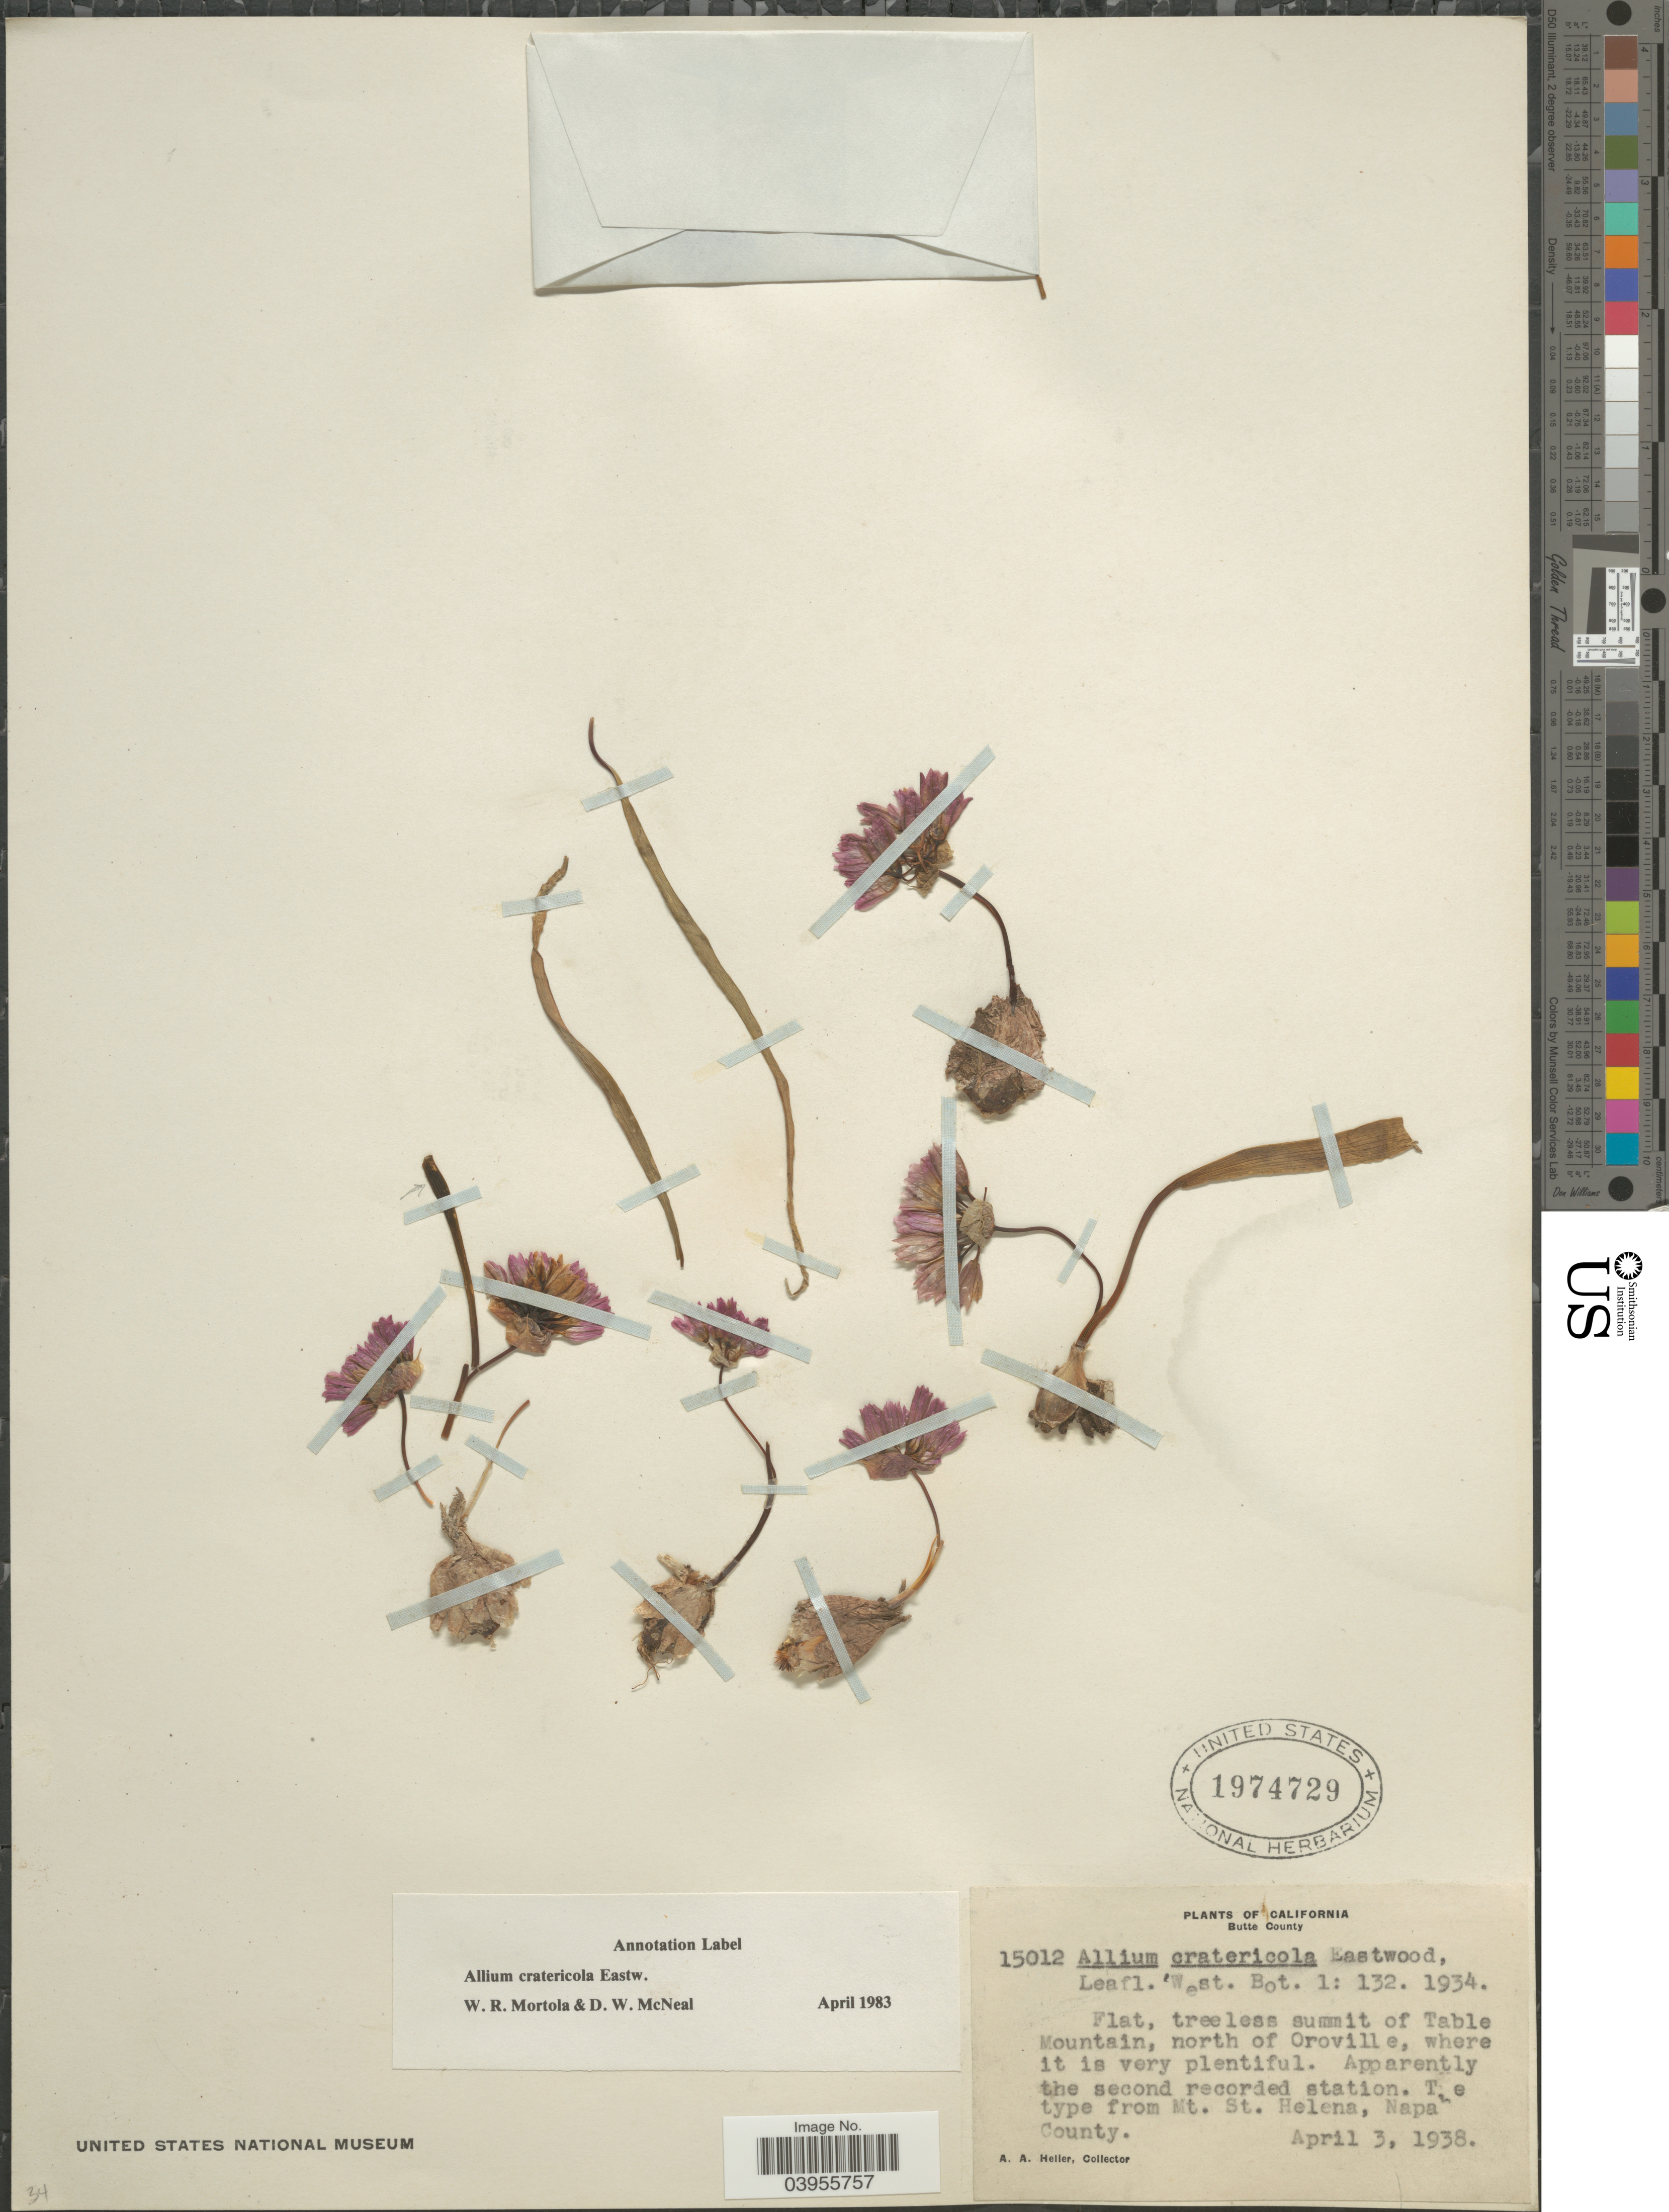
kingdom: Plantae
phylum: Tracheophyta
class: Liliopsida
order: Asparagales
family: Amaryllidaceae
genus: Allium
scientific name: Allium cratericola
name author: Eastw.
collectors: A. A. Heller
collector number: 15012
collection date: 1938-04-03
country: United States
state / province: California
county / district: Butte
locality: Butte County. Flat, treeless summit of Table Mountain, north of Oroville.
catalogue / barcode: US 1974729